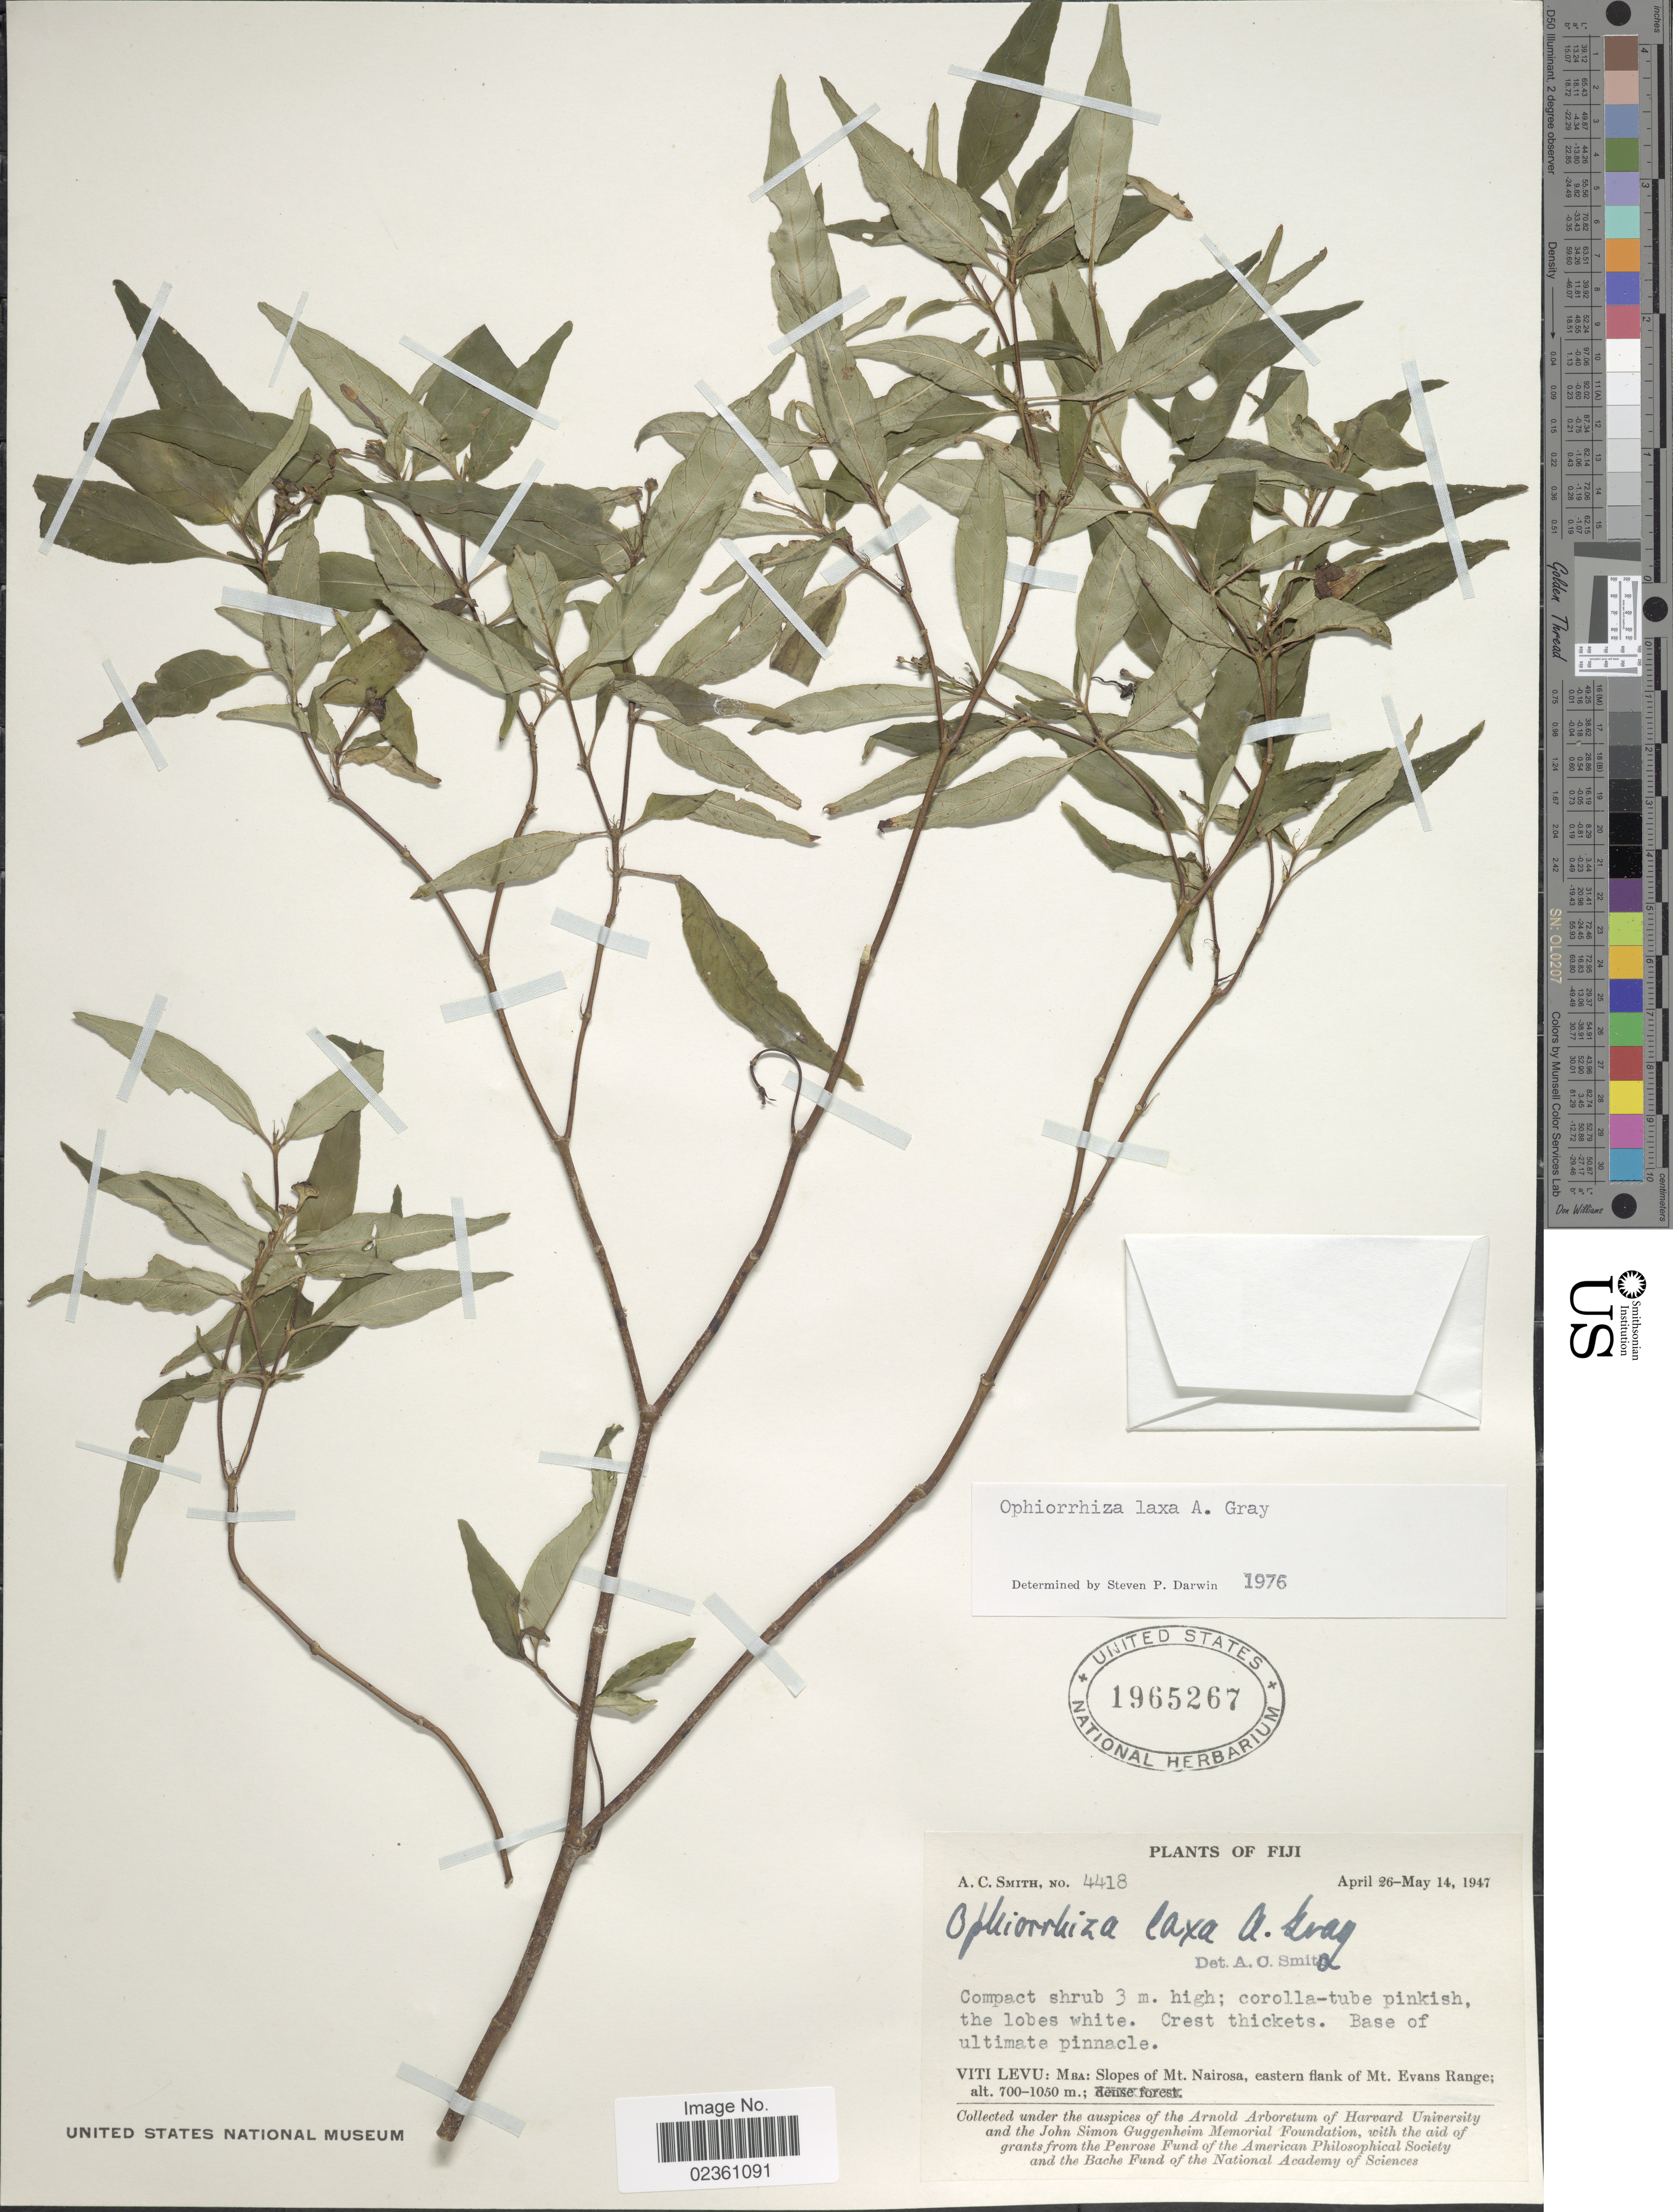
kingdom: Plantae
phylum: Tracheophyta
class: Magnoliopsida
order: Gentianales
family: Rubiaceae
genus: Ophiorrhiza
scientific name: Ophiorrhiza laxa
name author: A. Gray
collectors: A. C. Smith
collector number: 4418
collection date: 1947-04-26/1947-05-14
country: Fiji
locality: Base of ultimate pinnacle, Viti Levu: Mba: Slopes of Mt Nairosa, eastern flank of Mt Evans Range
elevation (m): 700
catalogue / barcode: US 1965267